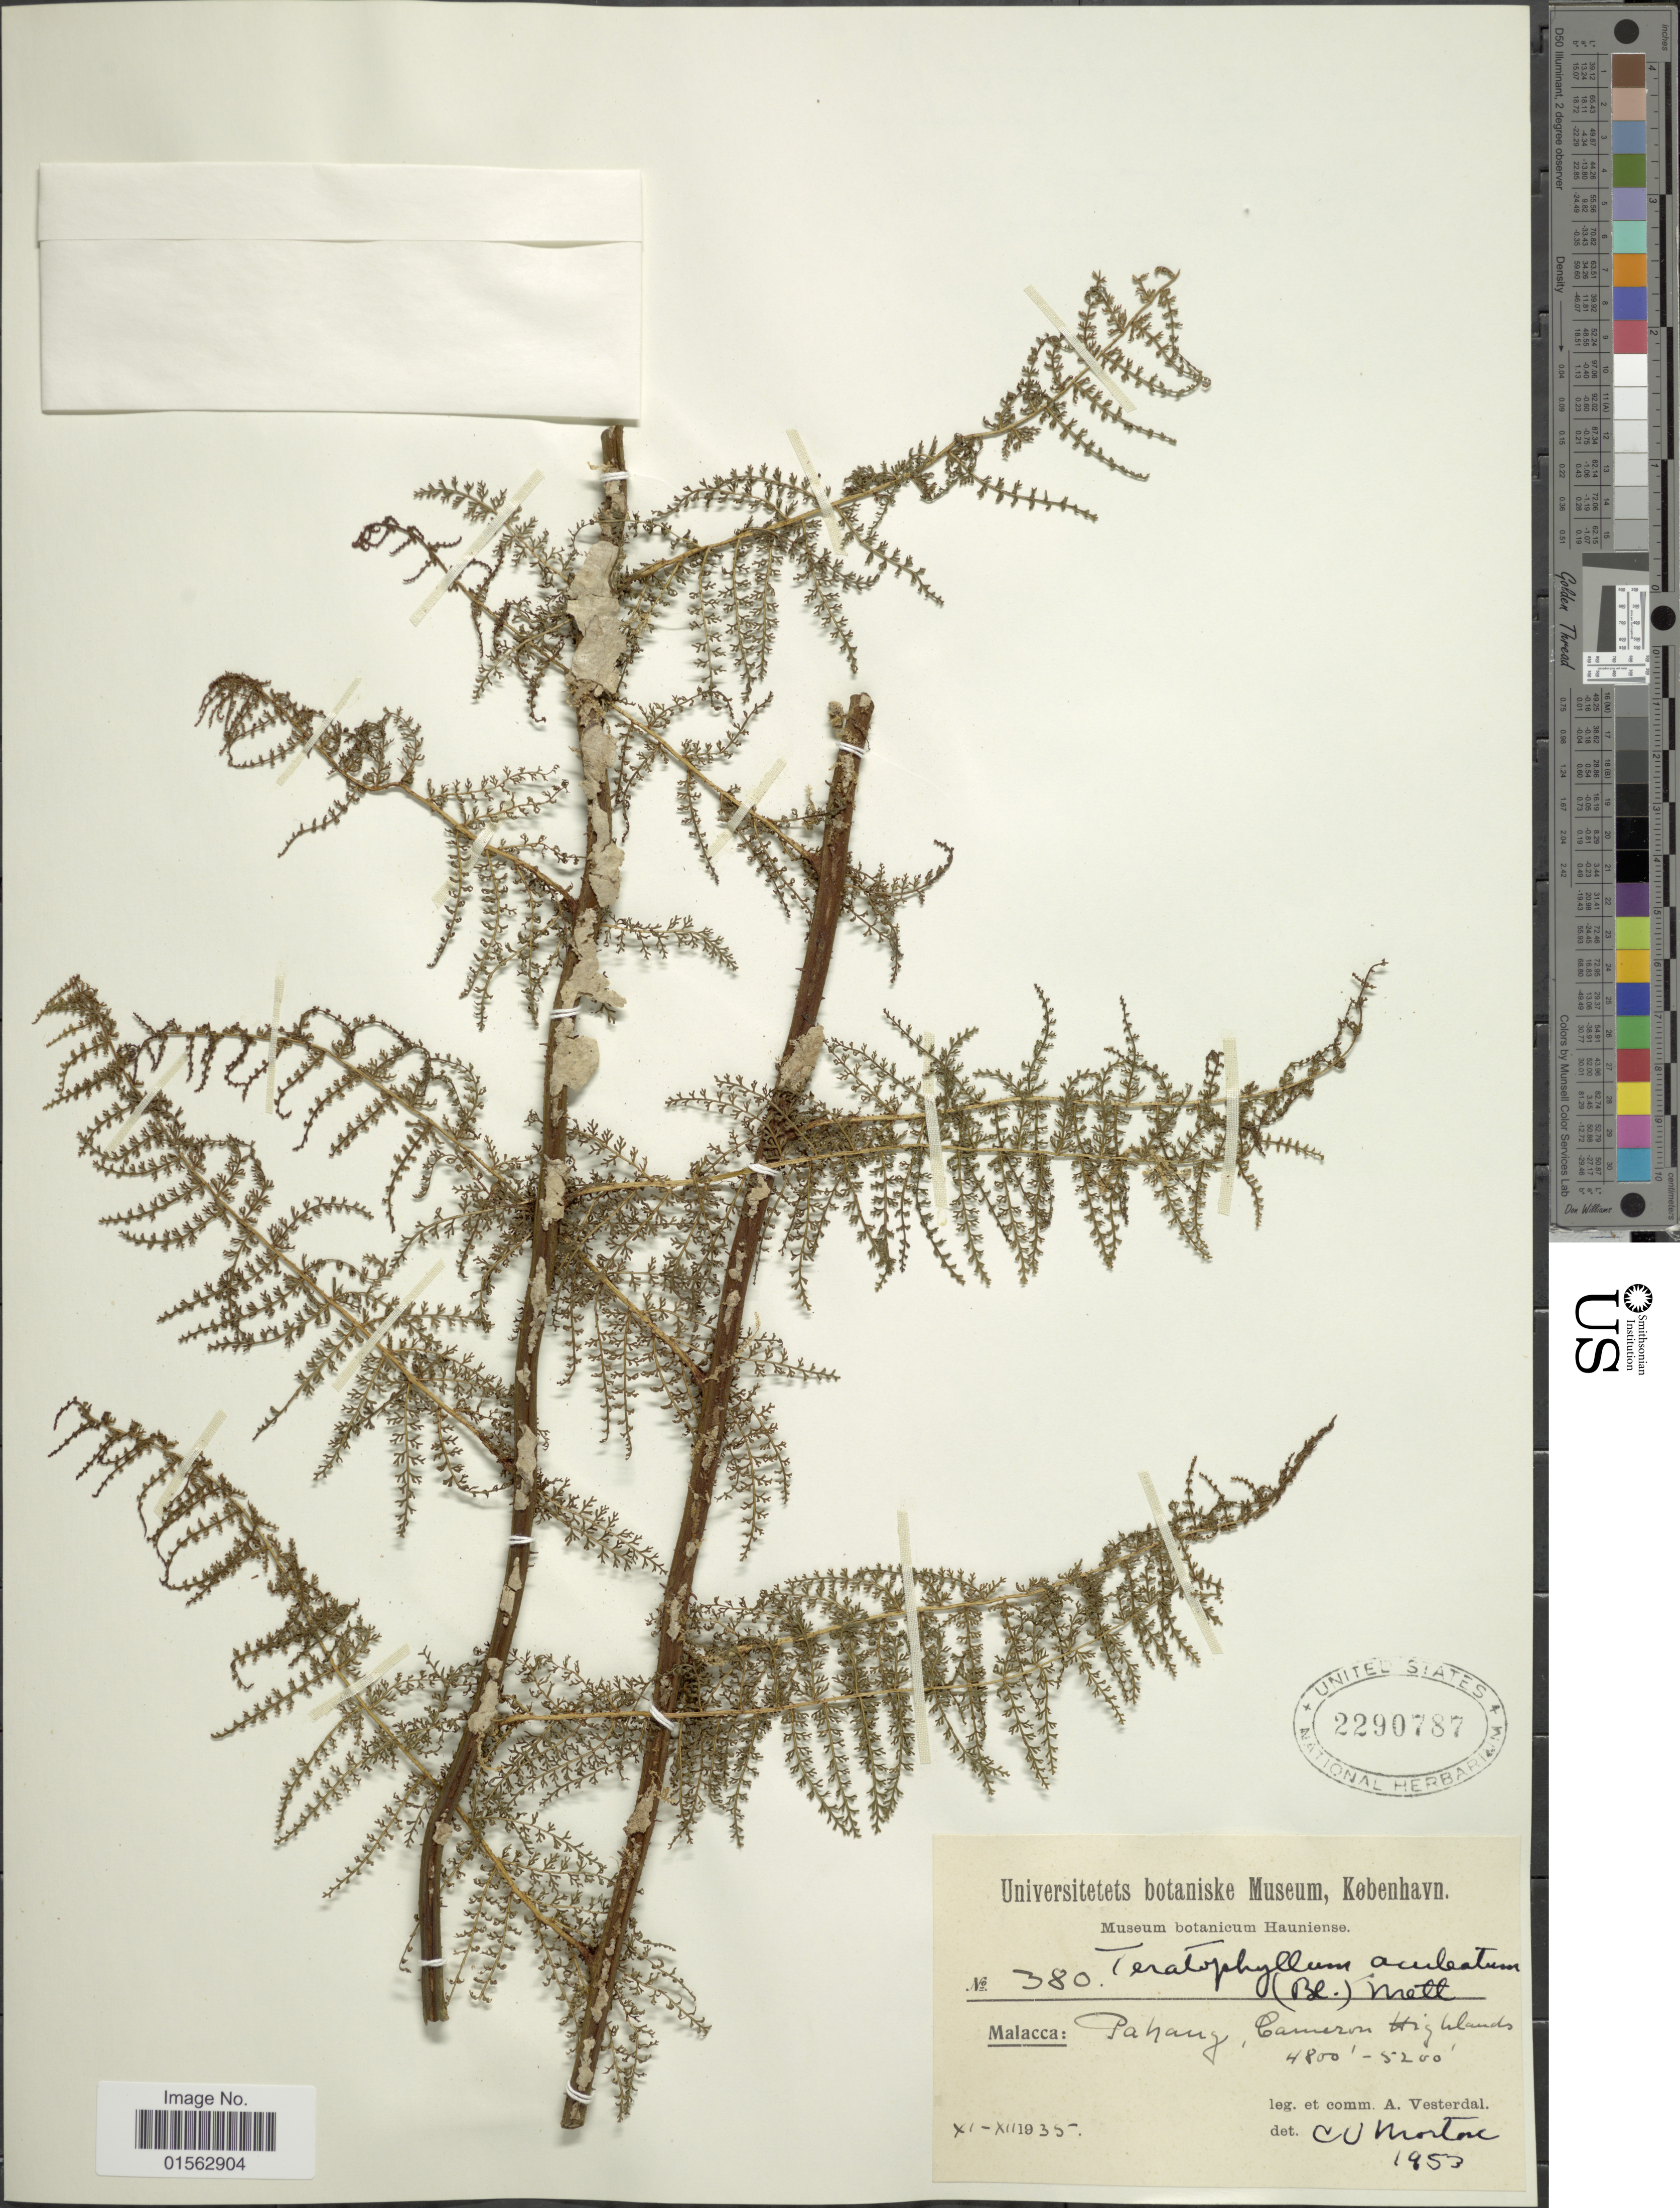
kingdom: Plantae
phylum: Tracheophyta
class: Polypodiopsida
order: Polypodiales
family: Dryopteridaceae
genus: Teratophyllum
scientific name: Teratophyllum aculeatum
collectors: A. Vesterdal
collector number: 380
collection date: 1935-11/1935-12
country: Malaysia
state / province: Pahang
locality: Malacca: Cameron Highlands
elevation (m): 1463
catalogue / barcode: US 2290787